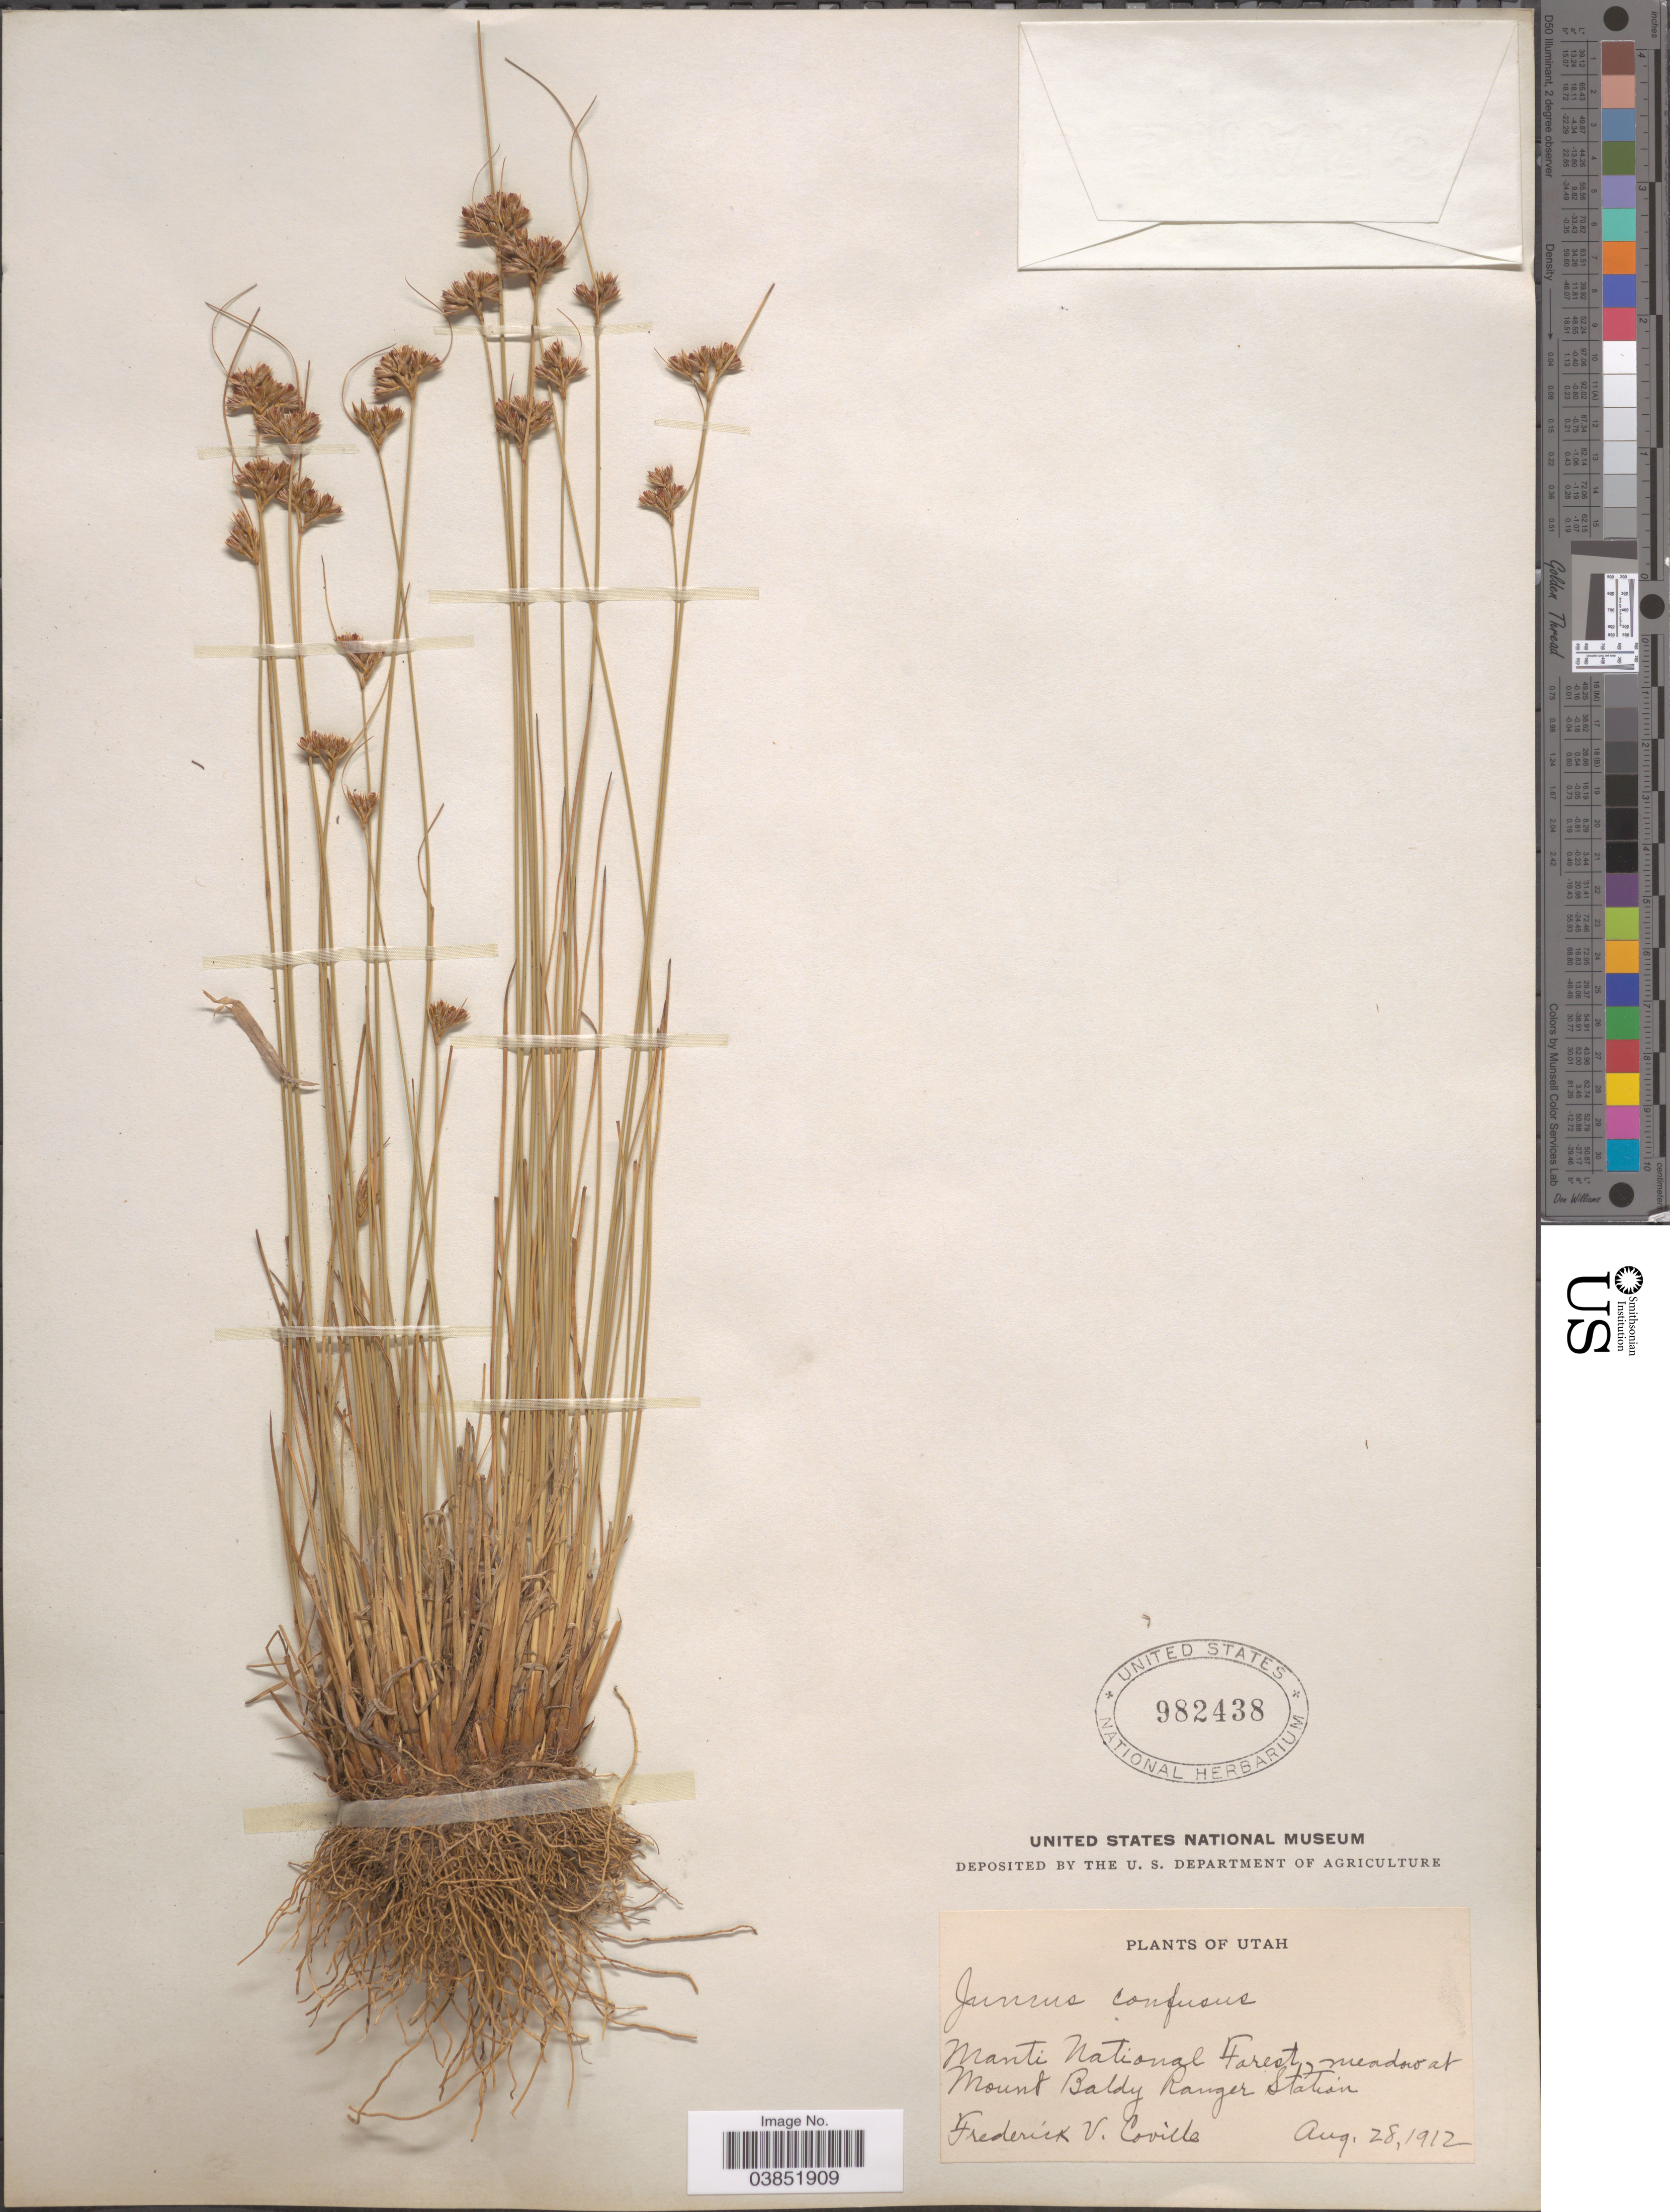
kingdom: Plantae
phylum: Tracheophyta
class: Liliopsida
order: Poales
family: Juncaceae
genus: Juncus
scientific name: Juncus confusus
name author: Coville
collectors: F. V. Coville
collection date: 1912-08-28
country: United States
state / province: Utah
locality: Manti National Forest, meadow at Mount Baldy Ranger Station.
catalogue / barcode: US 982438